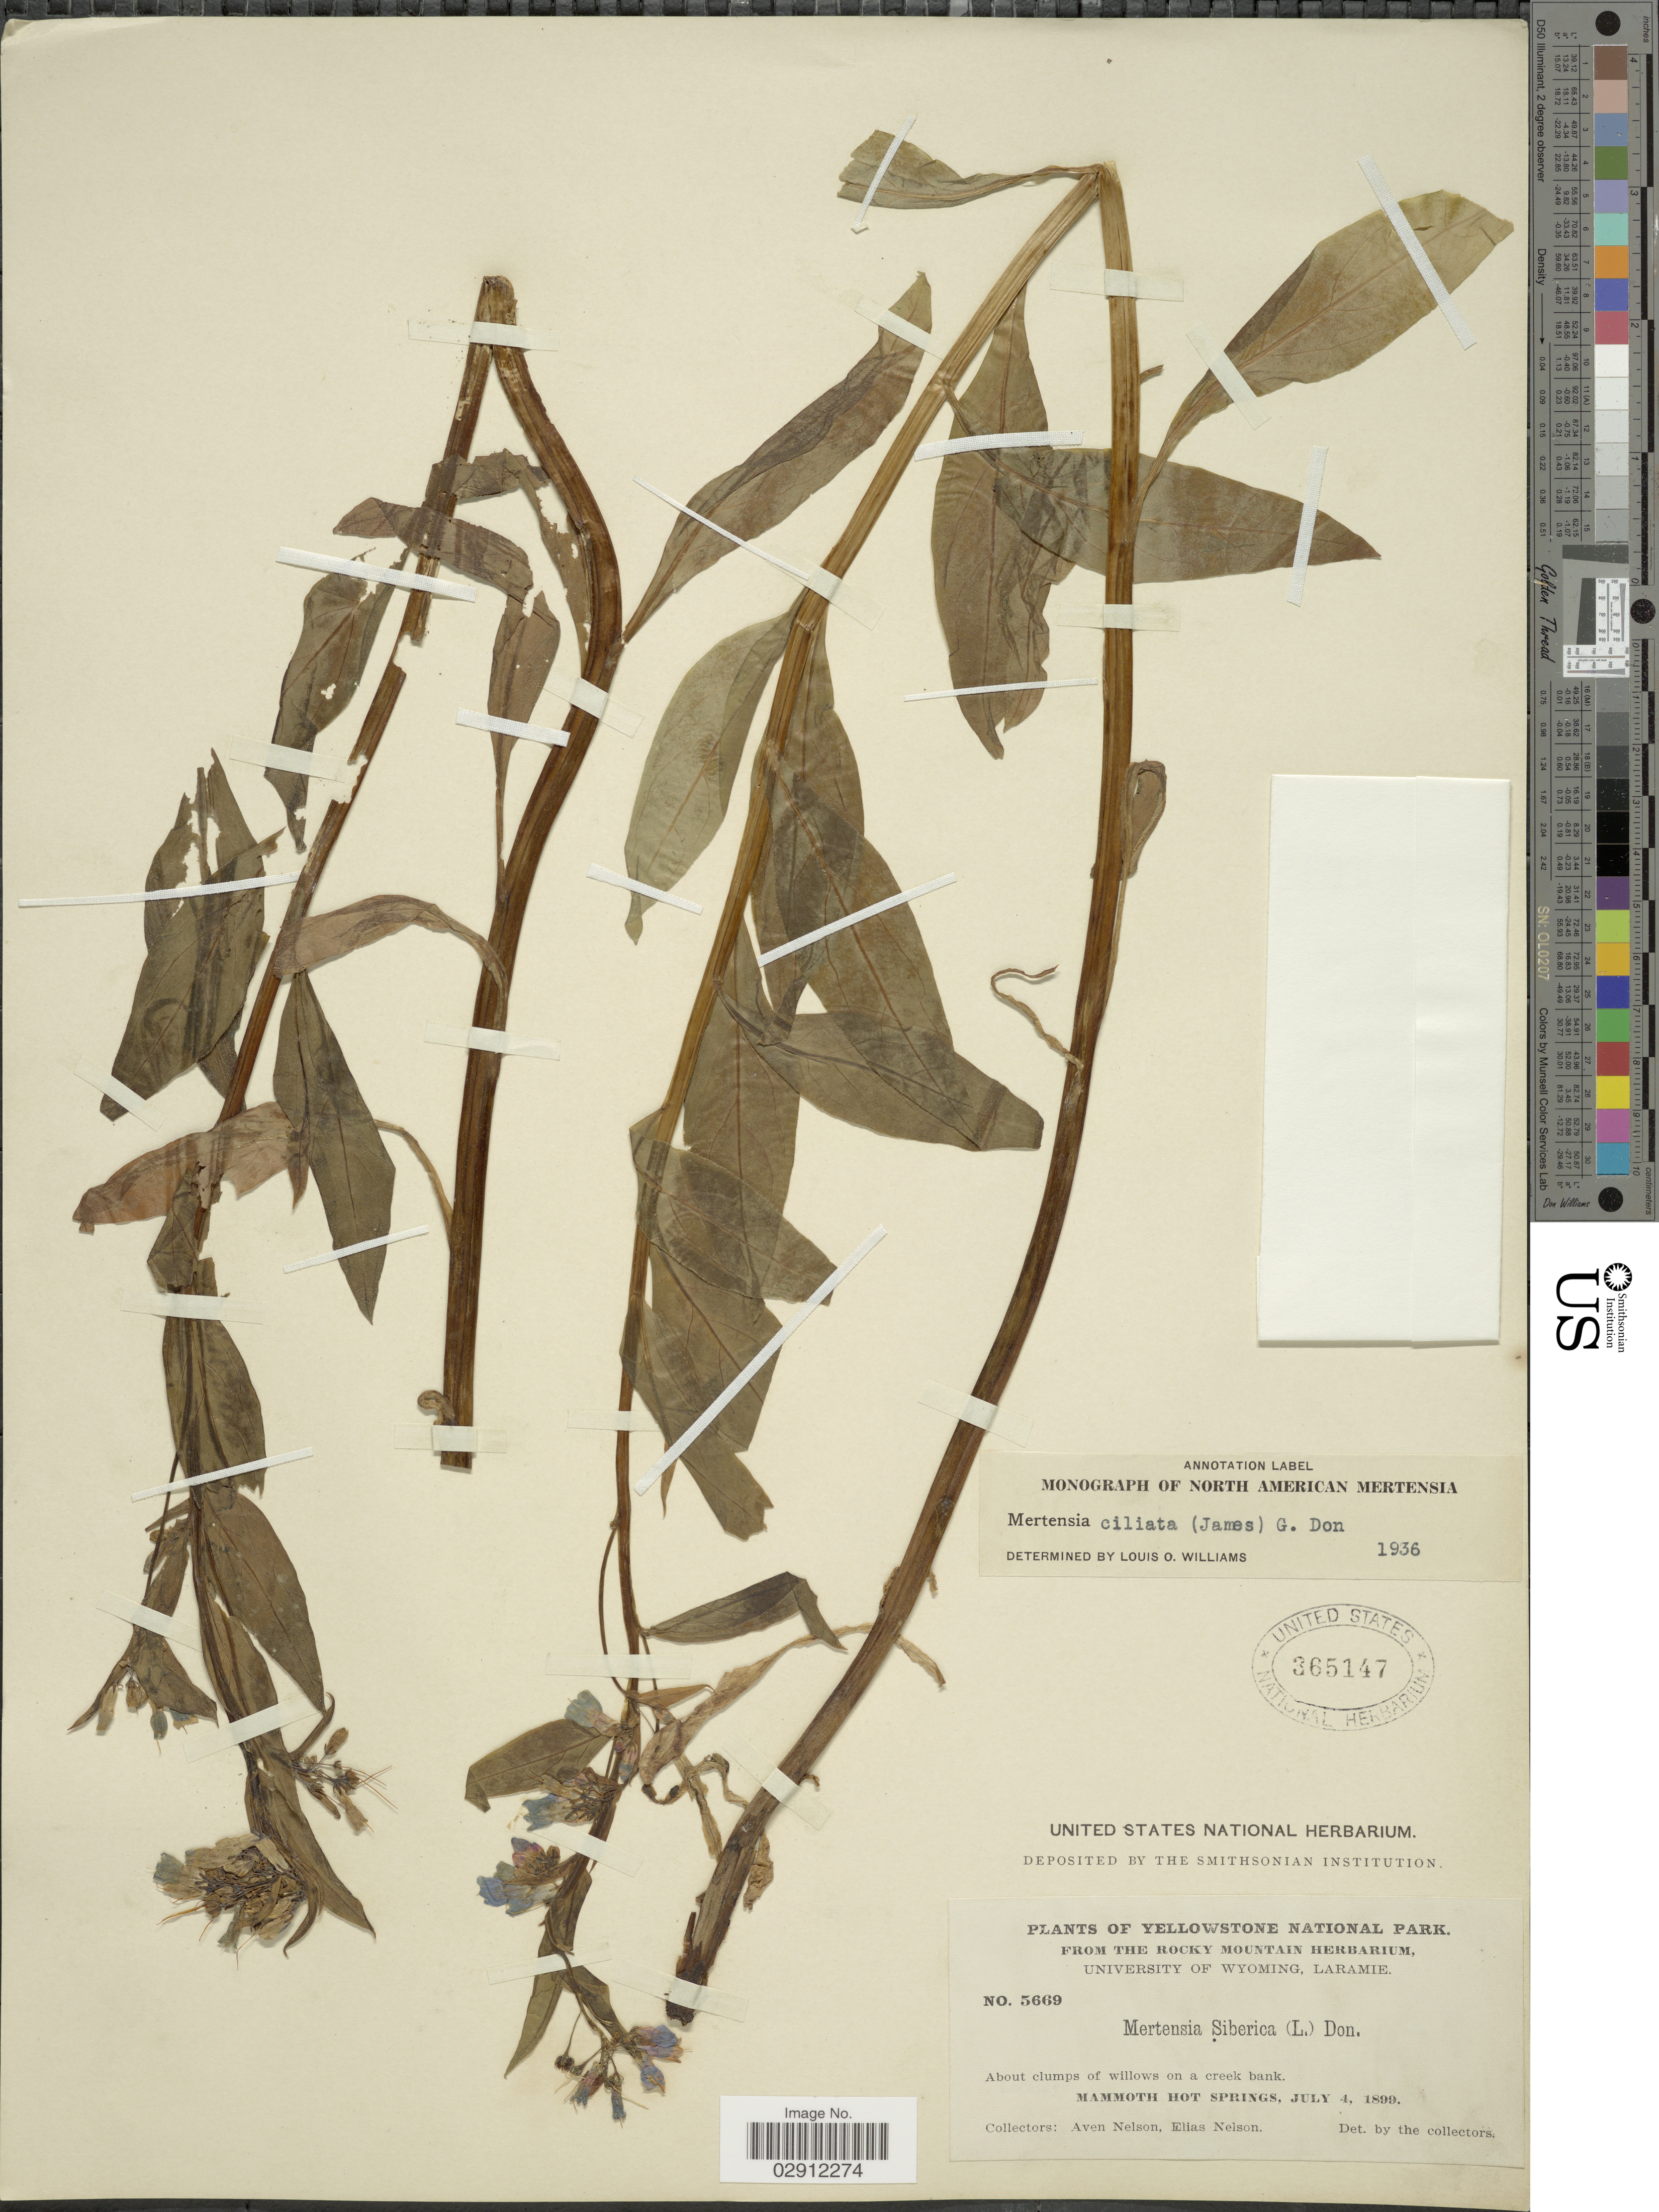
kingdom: Plantae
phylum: Tracheophyta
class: Magnoliopsida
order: Boraginales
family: Boraginaceae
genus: Mertensia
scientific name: Mertensia ciliata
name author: (James) G. Don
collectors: A. Nelson & E. Nelson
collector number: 5669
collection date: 1899-07-04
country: United States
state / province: Wyoming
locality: Yellowstone National Park. Mammoth Hot Springs.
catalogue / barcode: US 365147